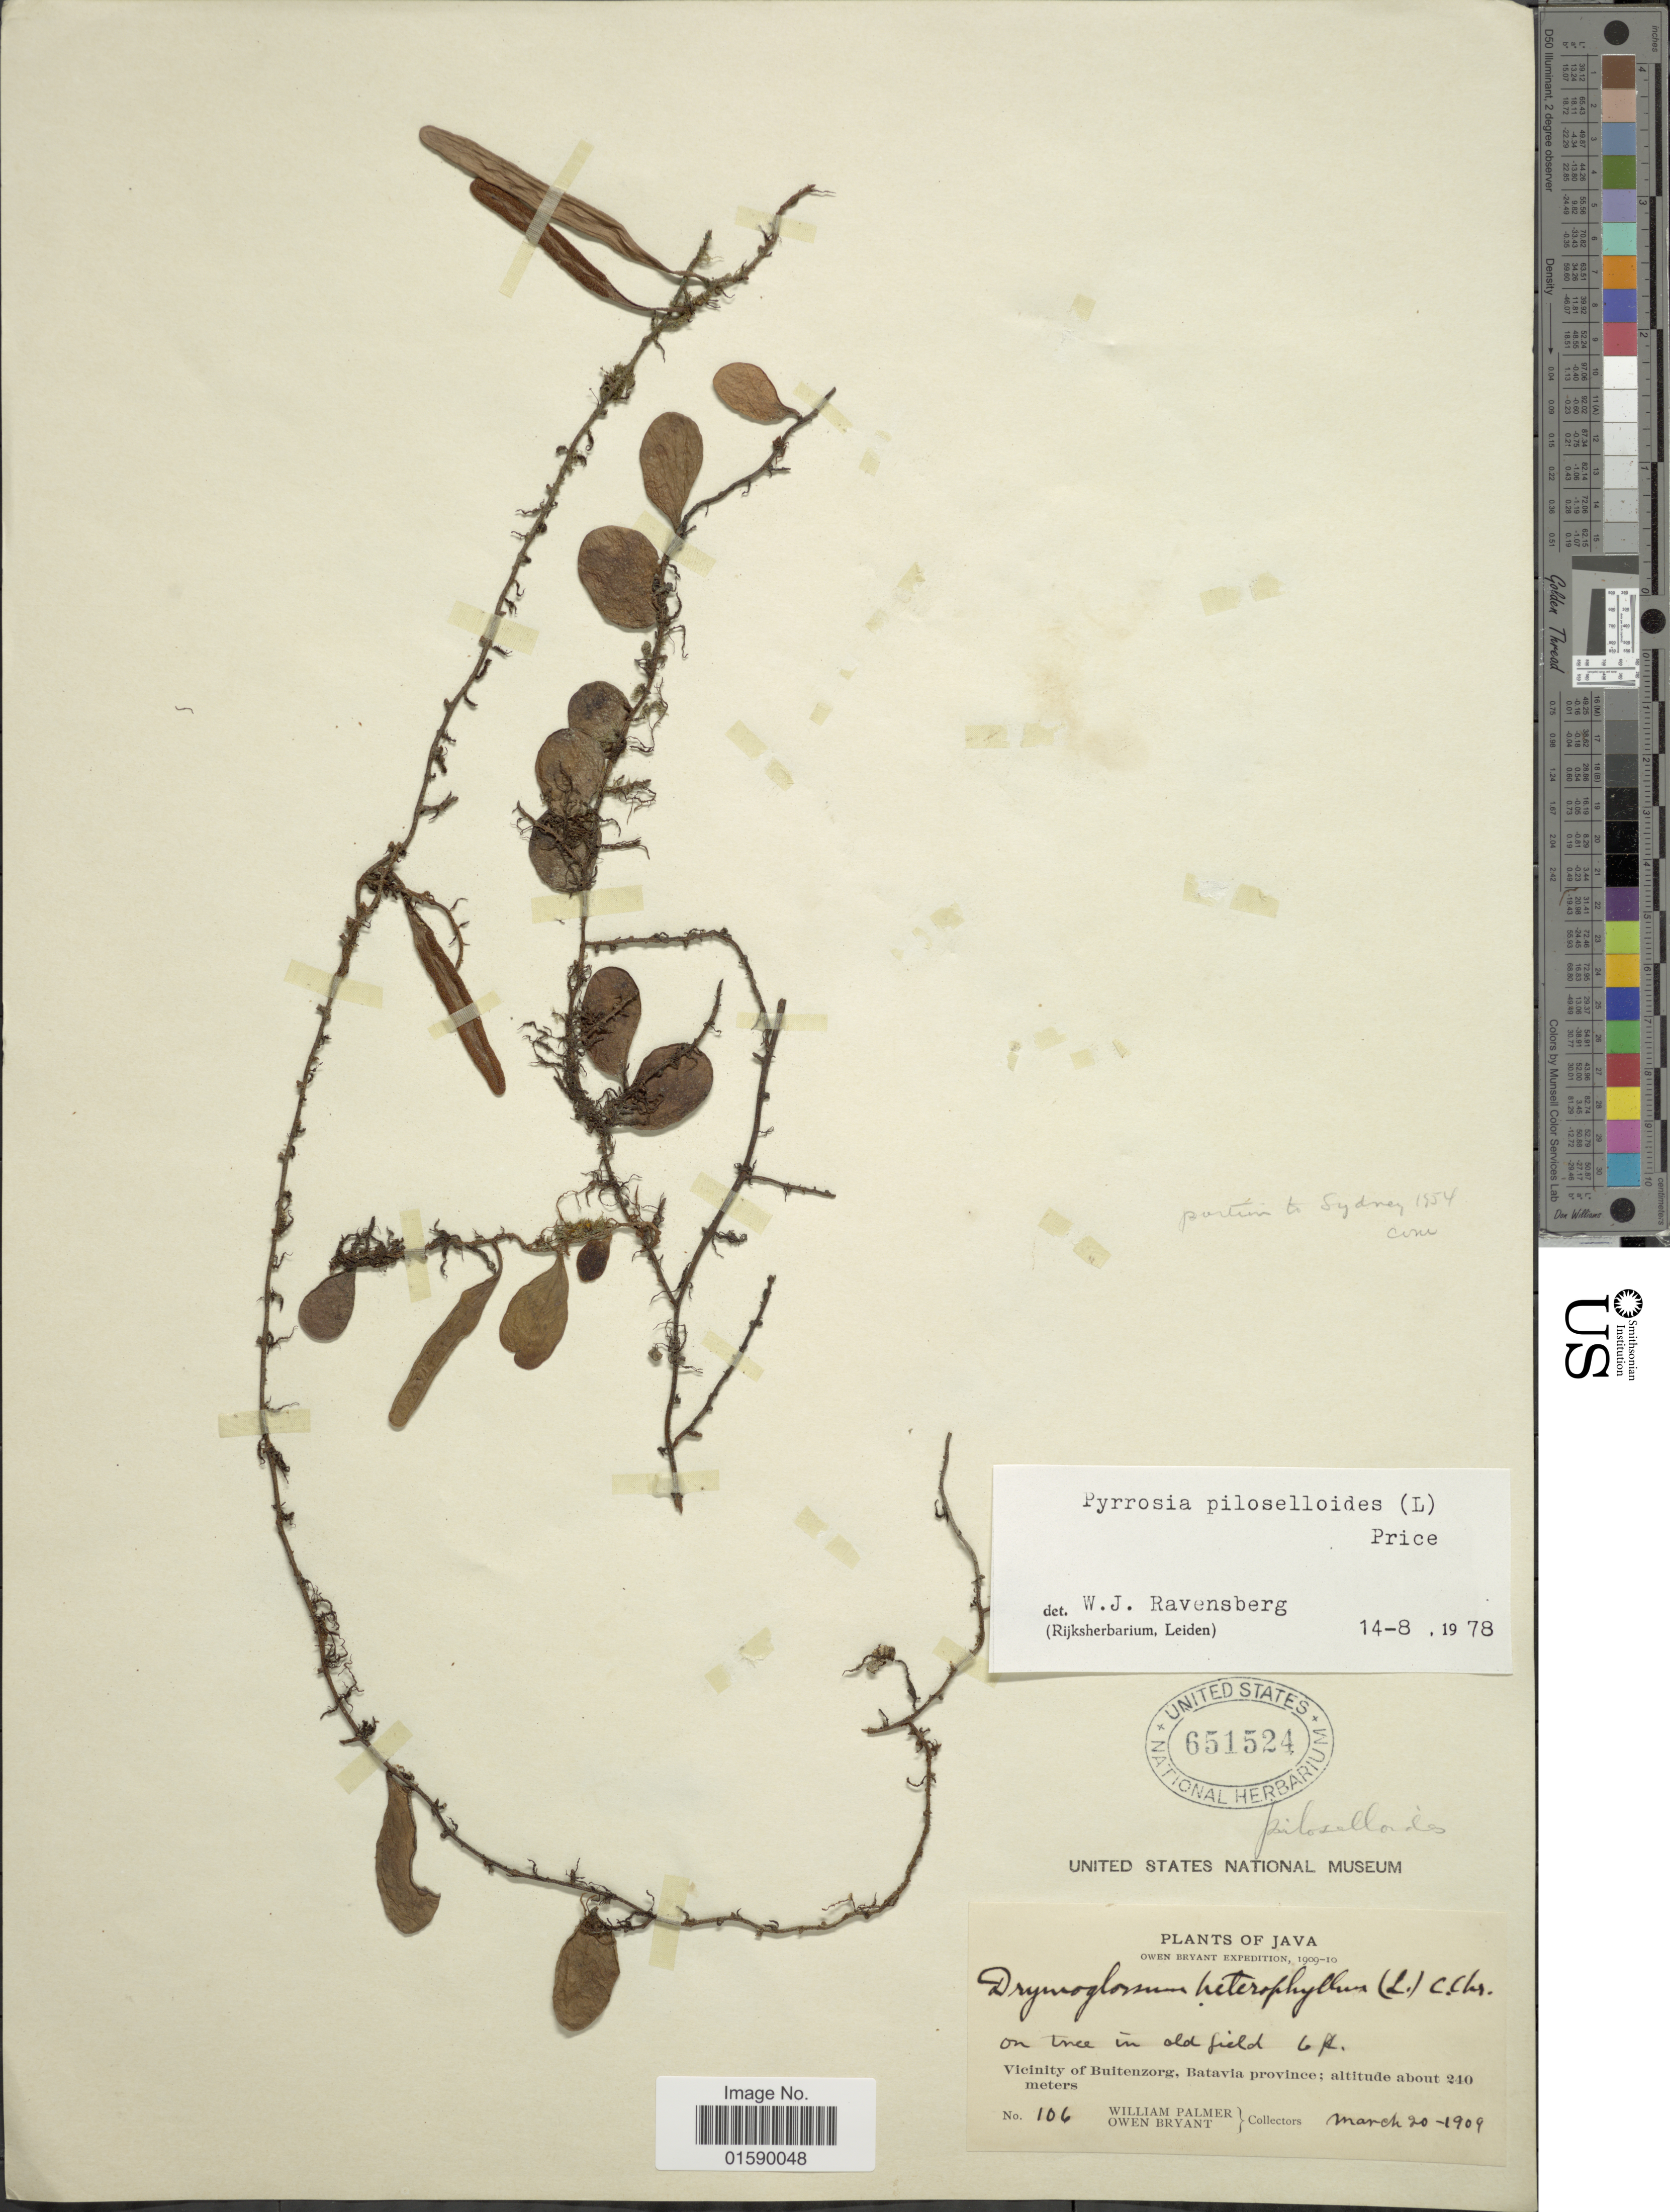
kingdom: Plantae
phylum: Tracheophyta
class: Polypodiopsida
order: Polypodiales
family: Polypodiaceae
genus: Pyrrosia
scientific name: Pyrrosia piloselloides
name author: (L.) M.G. Price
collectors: W. Palmer & O. Bryant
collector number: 106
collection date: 1909-03-20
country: Indonesia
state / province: Java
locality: Java, Vicinity of Buitenzorg, Batavia province.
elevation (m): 240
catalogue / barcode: US 651524